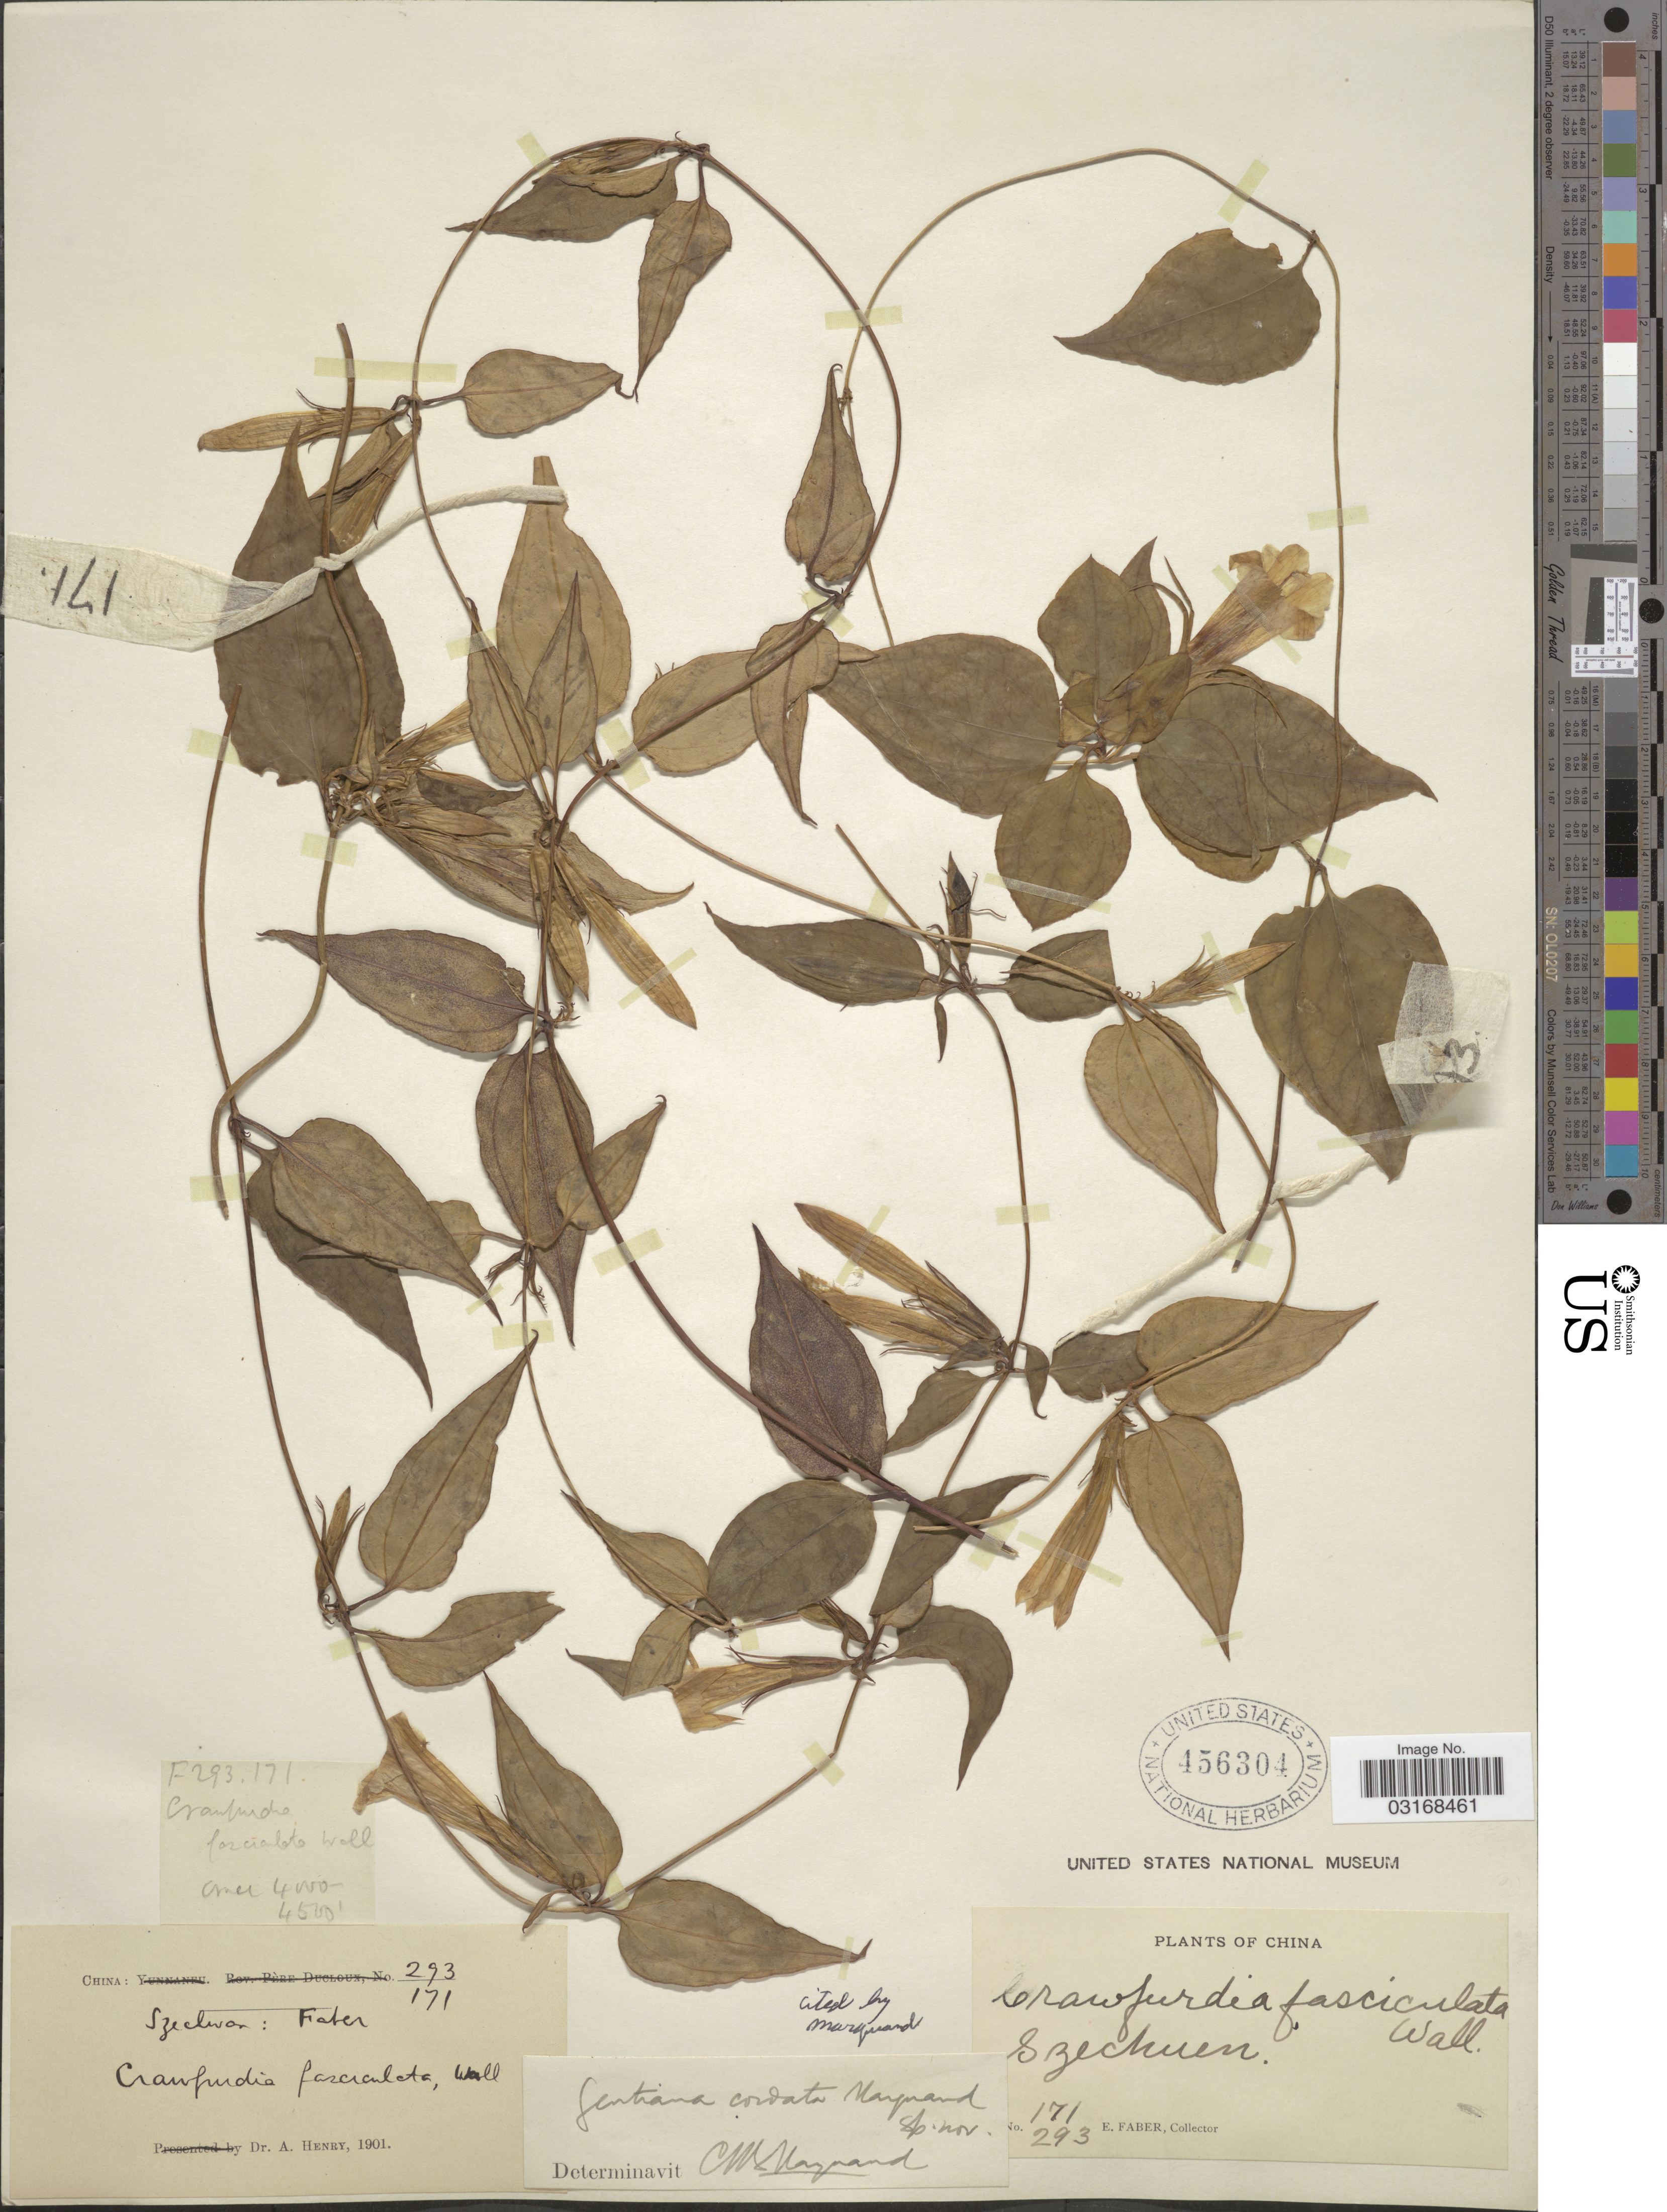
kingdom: Plantae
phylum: Tracheophyta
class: Magnoliopsida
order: Gentianales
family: Gentianaceae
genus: Crawfurdia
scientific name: Crawfurdia cordata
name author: Hand.-Mazz.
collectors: E. Faber & A. Henry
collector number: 293/173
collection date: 1901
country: China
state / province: Sichuan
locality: Szechuan. Faber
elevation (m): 1219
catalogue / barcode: US 456304